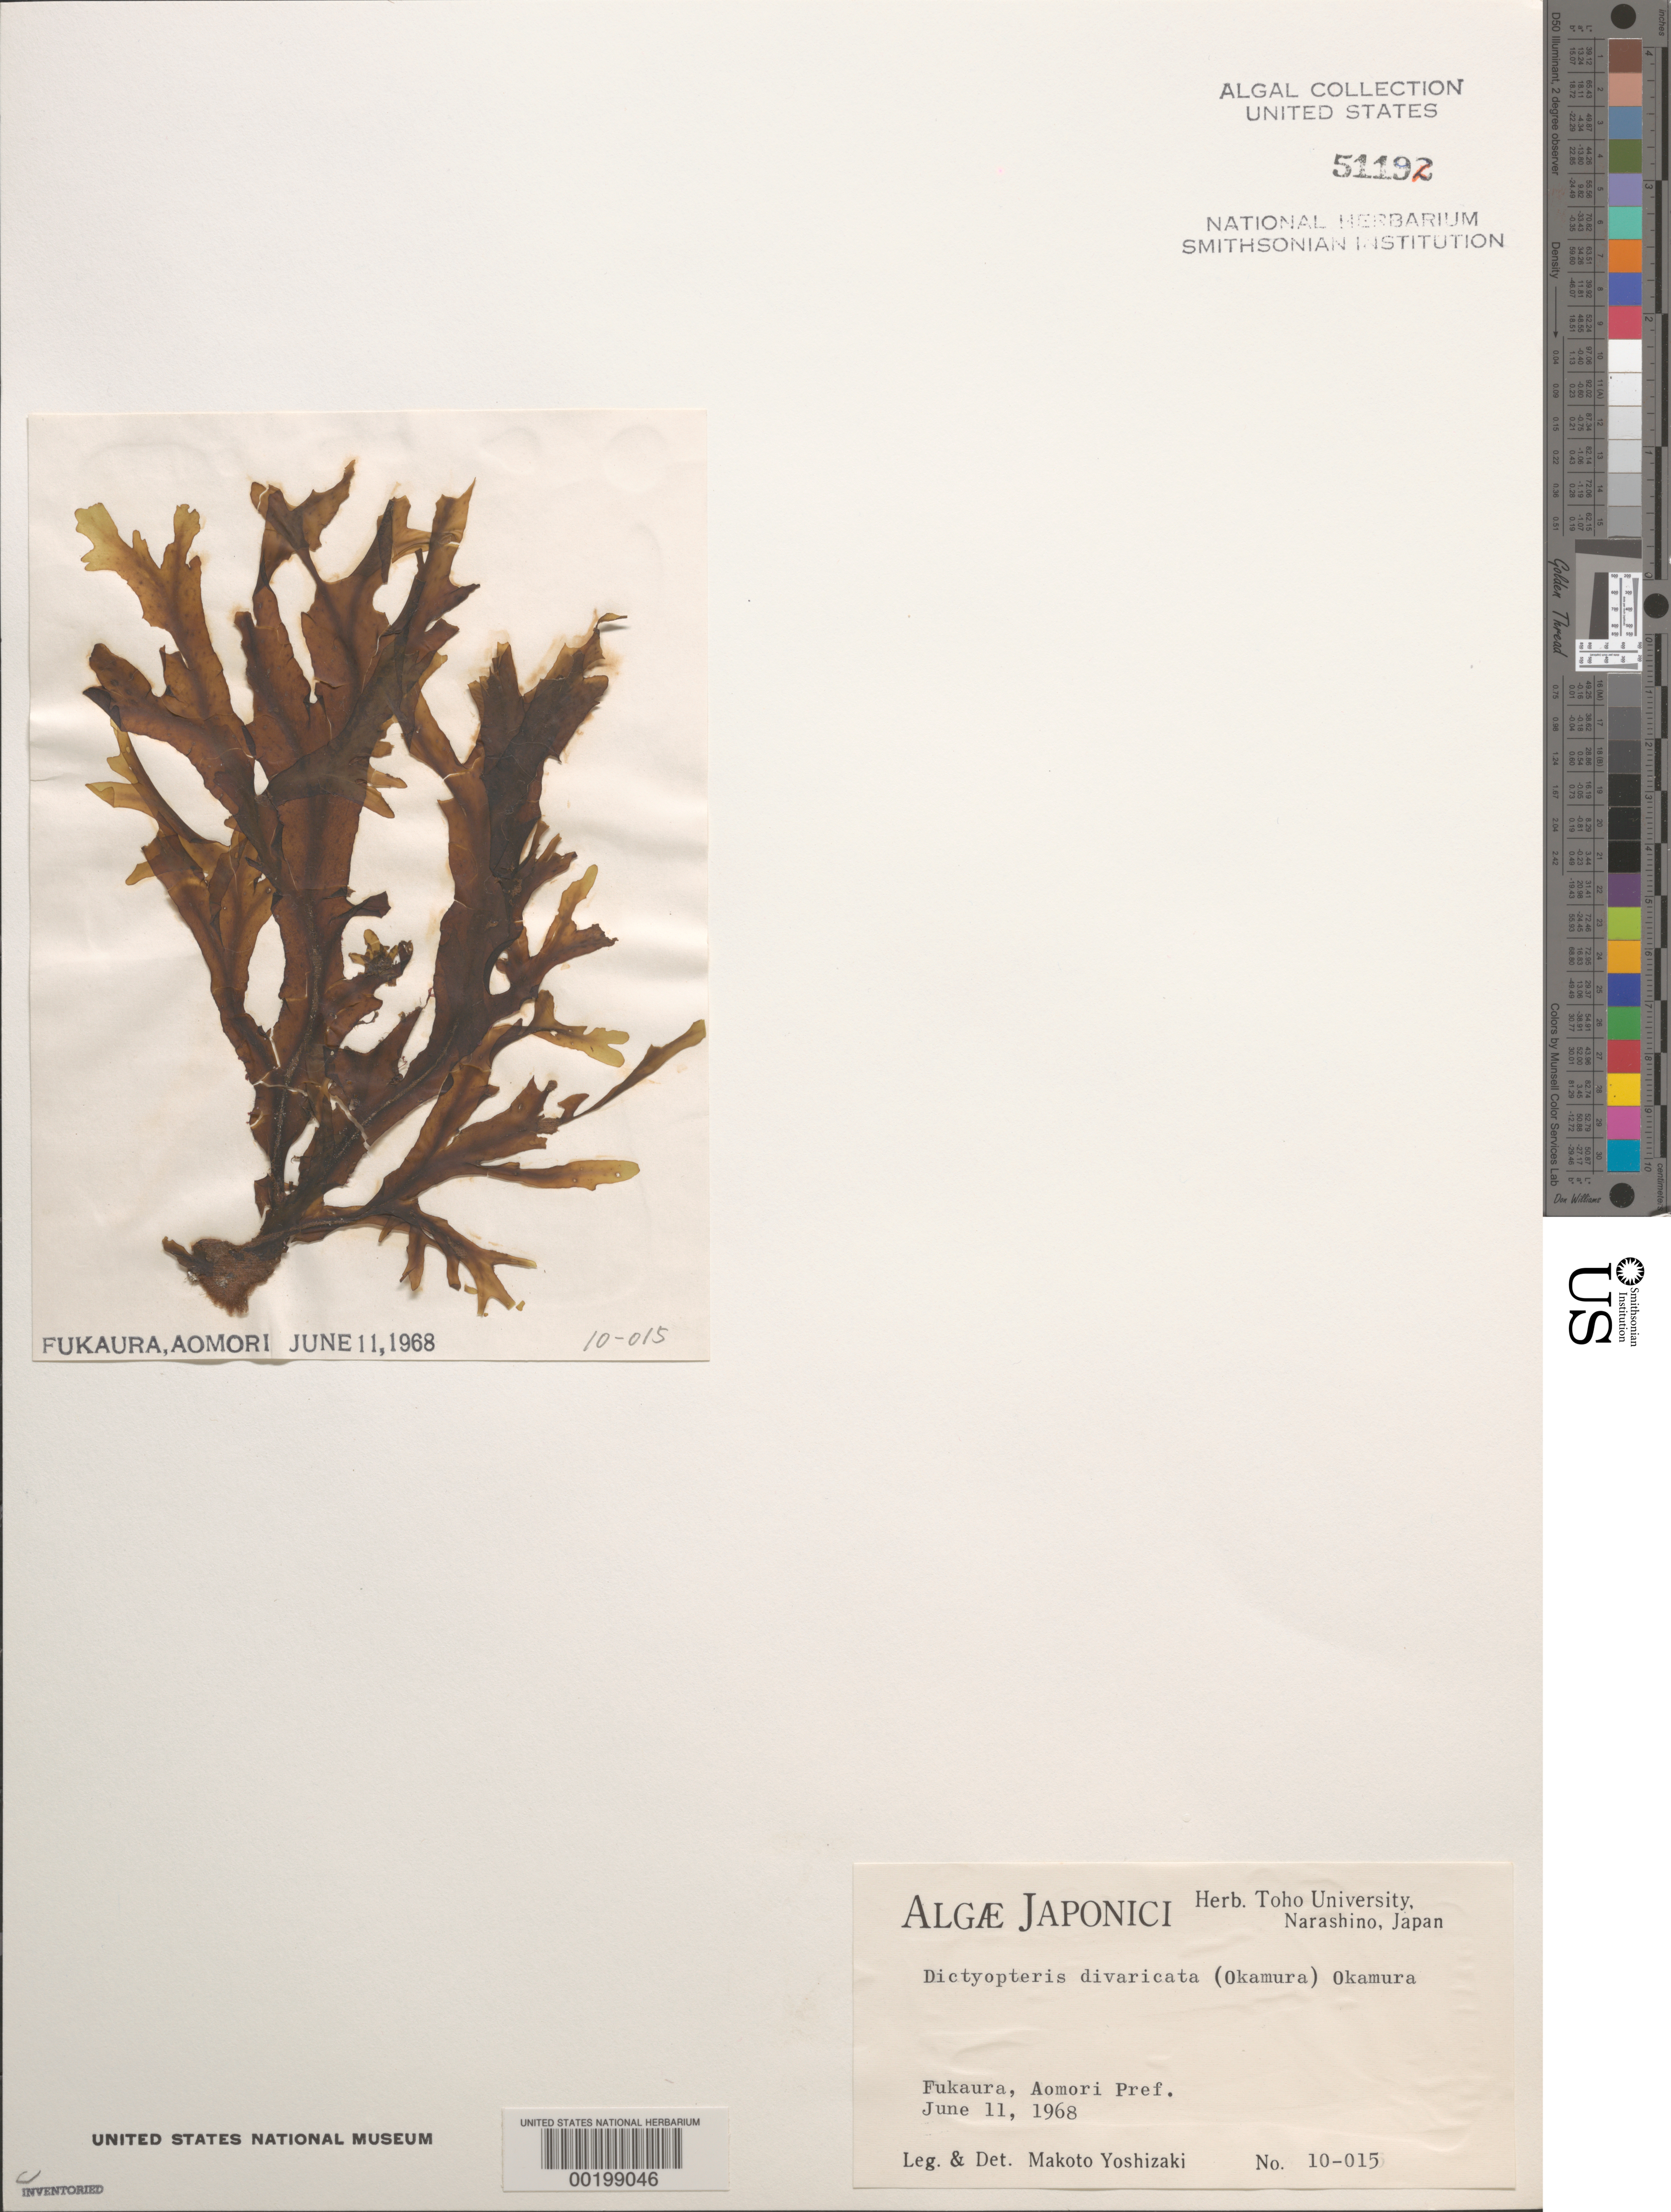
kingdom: Chromista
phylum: Ochrophyta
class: Phaeophyceae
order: Dictyotales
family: Dictyotaceae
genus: Dictyopteris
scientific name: Dictyopteris divaricata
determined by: Yoshizaki, M.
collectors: M. Yoshizaki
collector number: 10-015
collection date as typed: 11 Jun 1968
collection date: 1968-06-11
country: Japan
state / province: Aomori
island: Honshu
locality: Fukaura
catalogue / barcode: US 51192